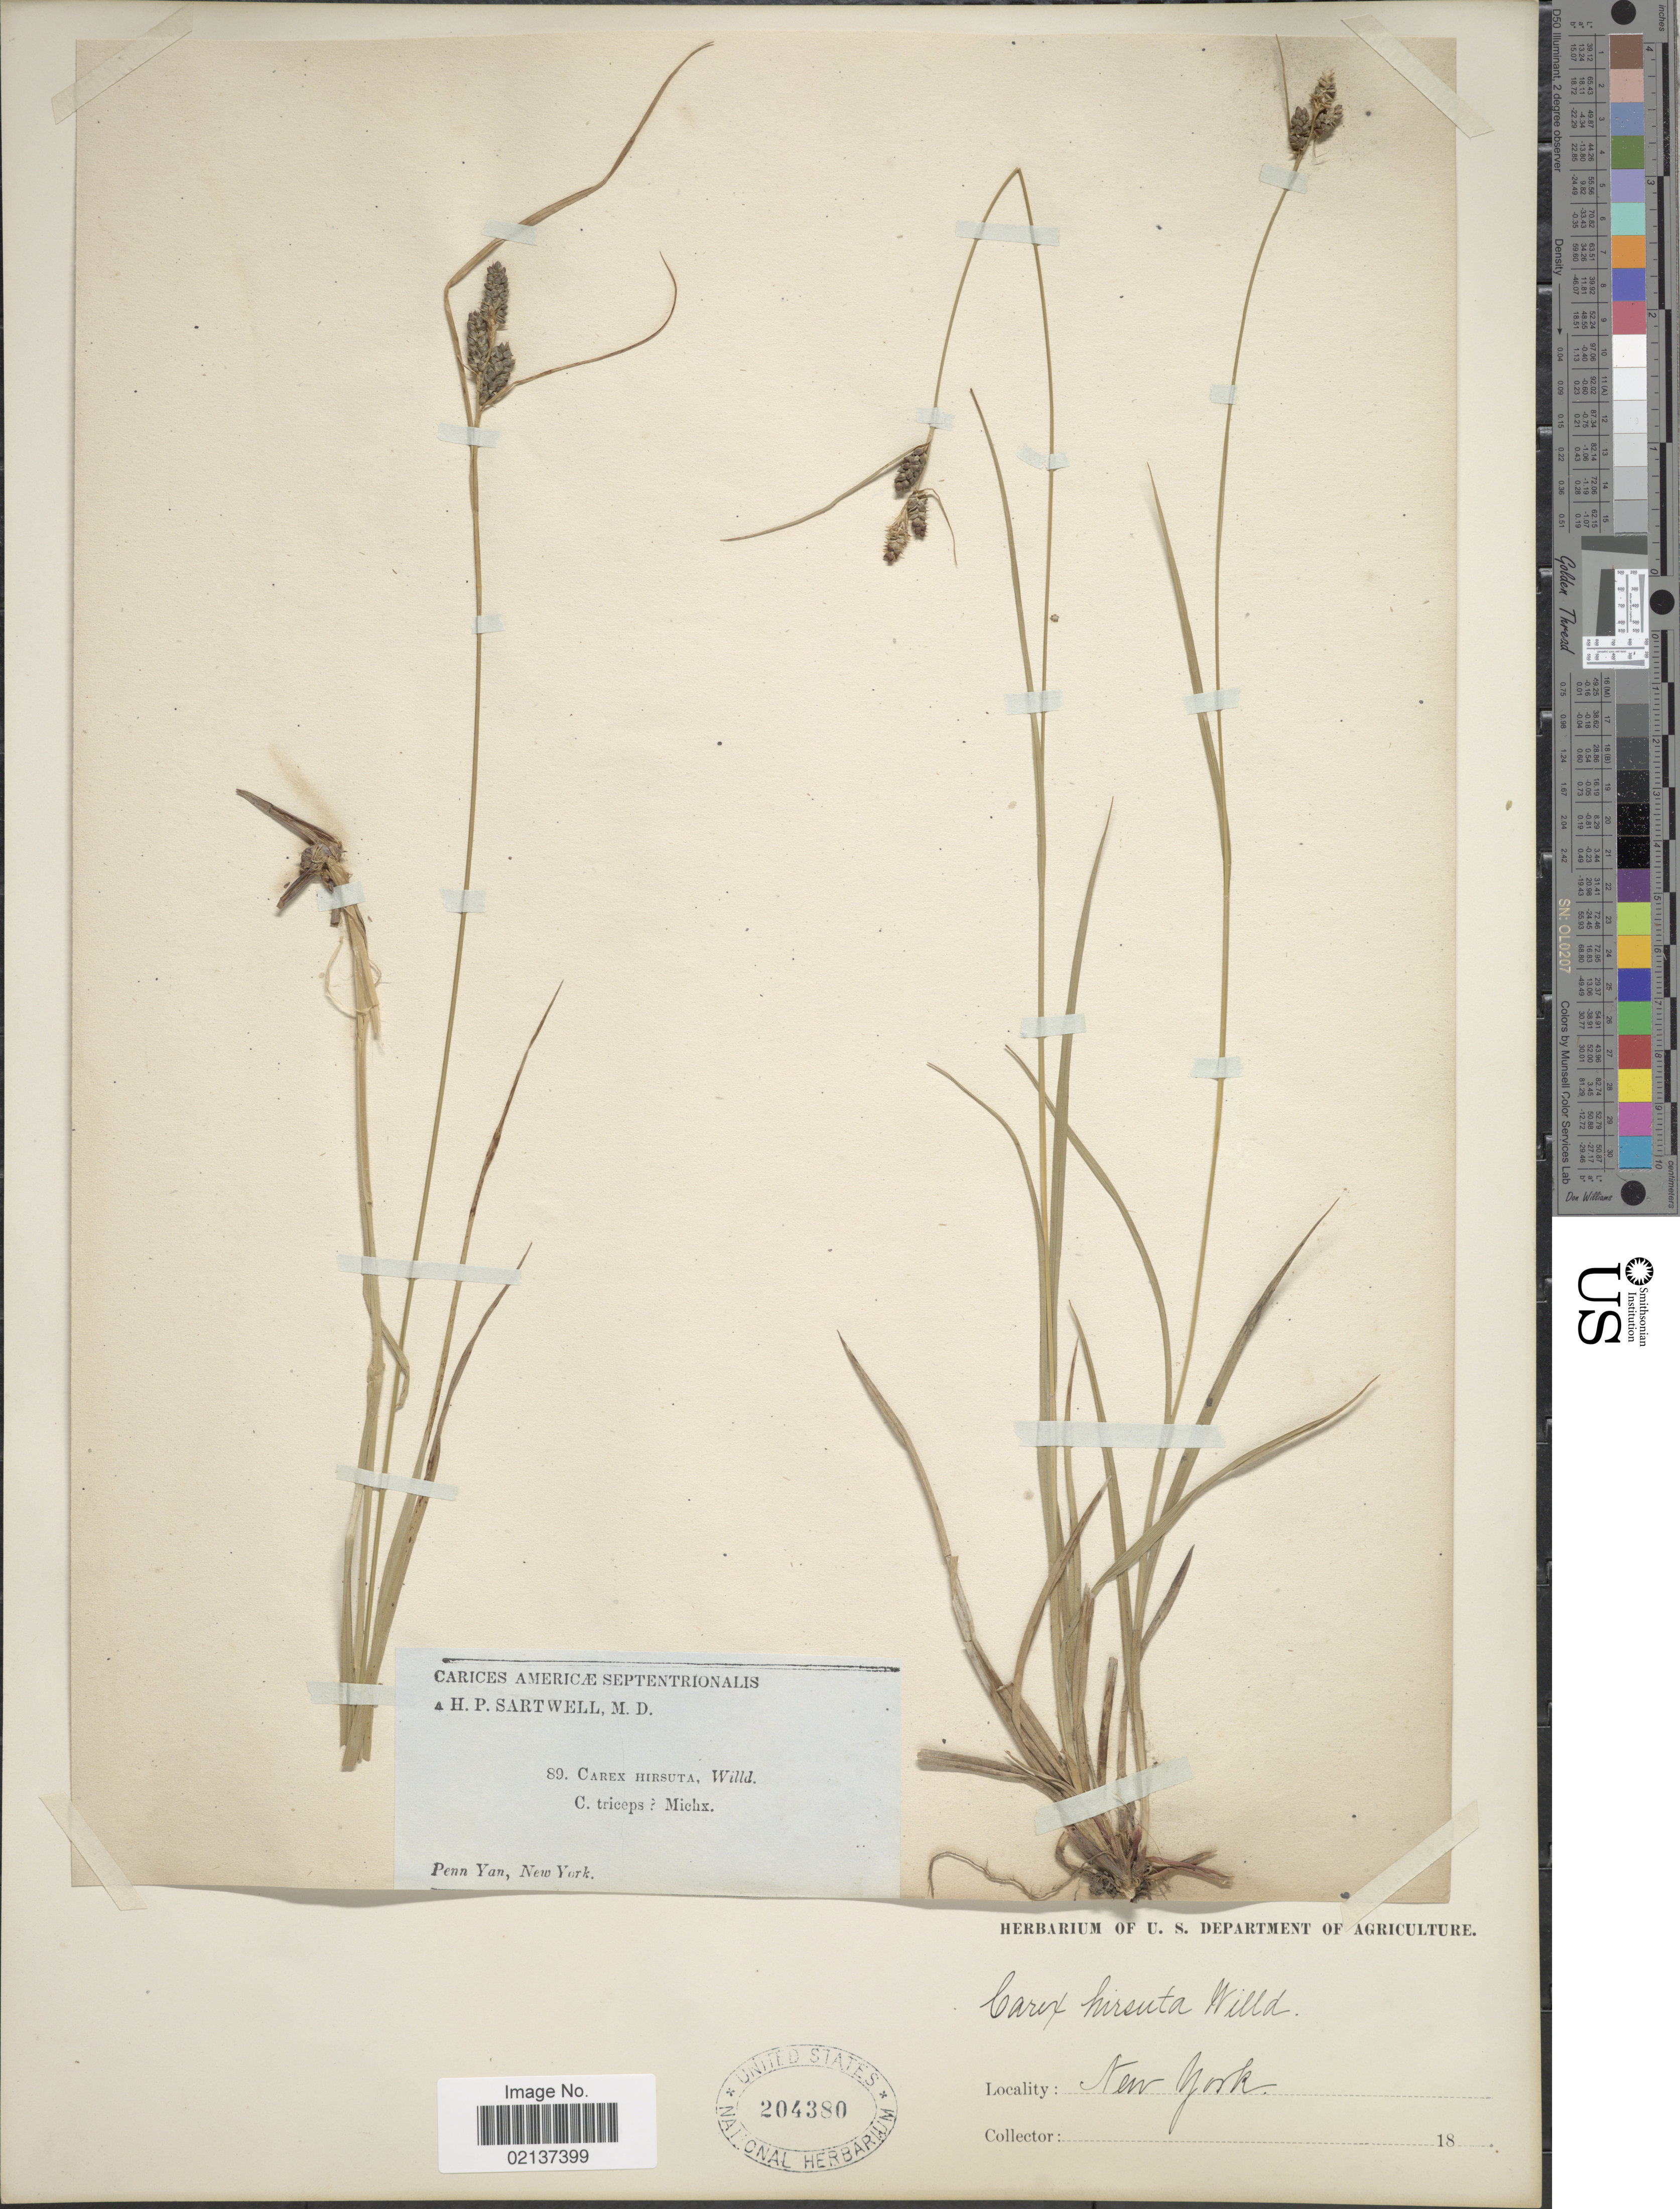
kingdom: Plantae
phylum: Tracheophyta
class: Liliopsida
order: Poales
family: Cyperaceae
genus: Carex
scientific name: Carex hirsutella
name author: Mack.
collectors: H. P. Sartwell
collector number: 89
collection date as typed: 18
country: United States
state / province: New York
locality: Penn Yan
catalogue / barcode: US 204380